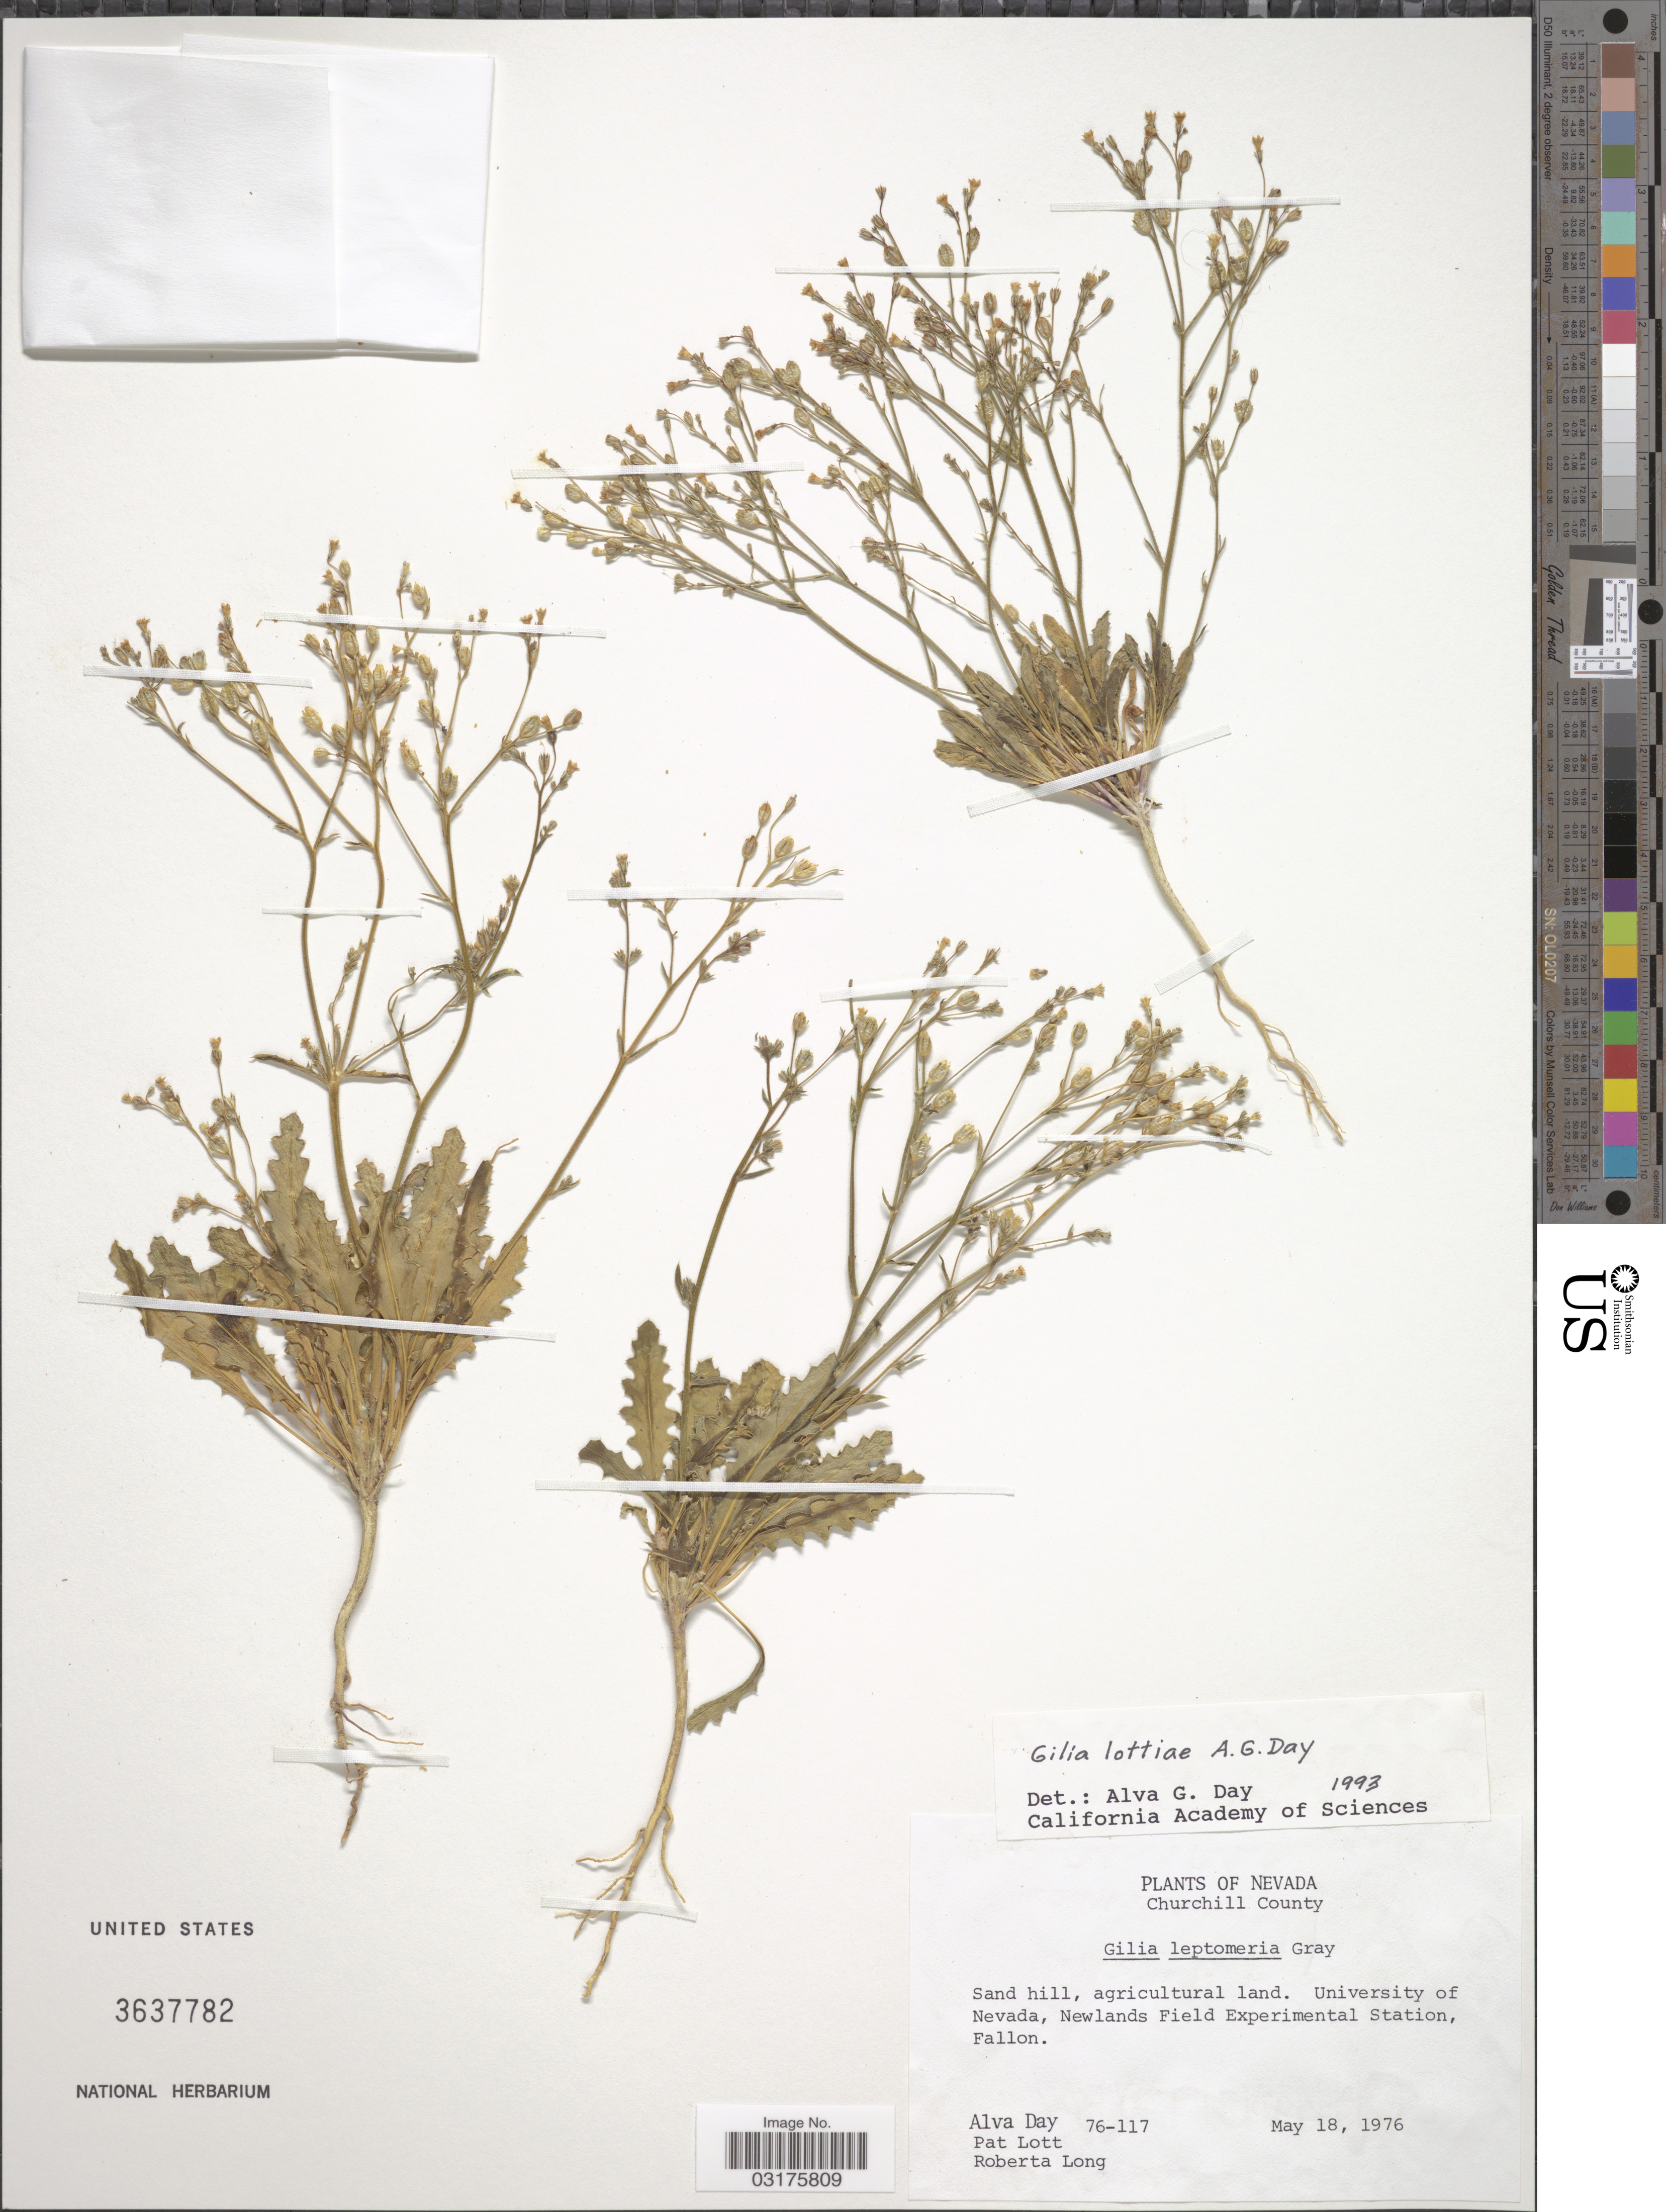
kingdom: Plantae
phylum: Tracheophyta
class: Magnoliopsida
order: Ericales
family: Polemoniaceae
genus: Aliciella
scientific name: Aliciella lottiae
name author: (A.G. Day) J.M. Porter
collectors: A. G. Day, P. Lott & R. Long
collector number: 76-117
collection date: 1976-05-18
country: United States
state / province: Nevada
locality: Churchill County. University of Nevada, Newlands Field Experimental Station, Fallon.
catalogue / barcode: US 3637782